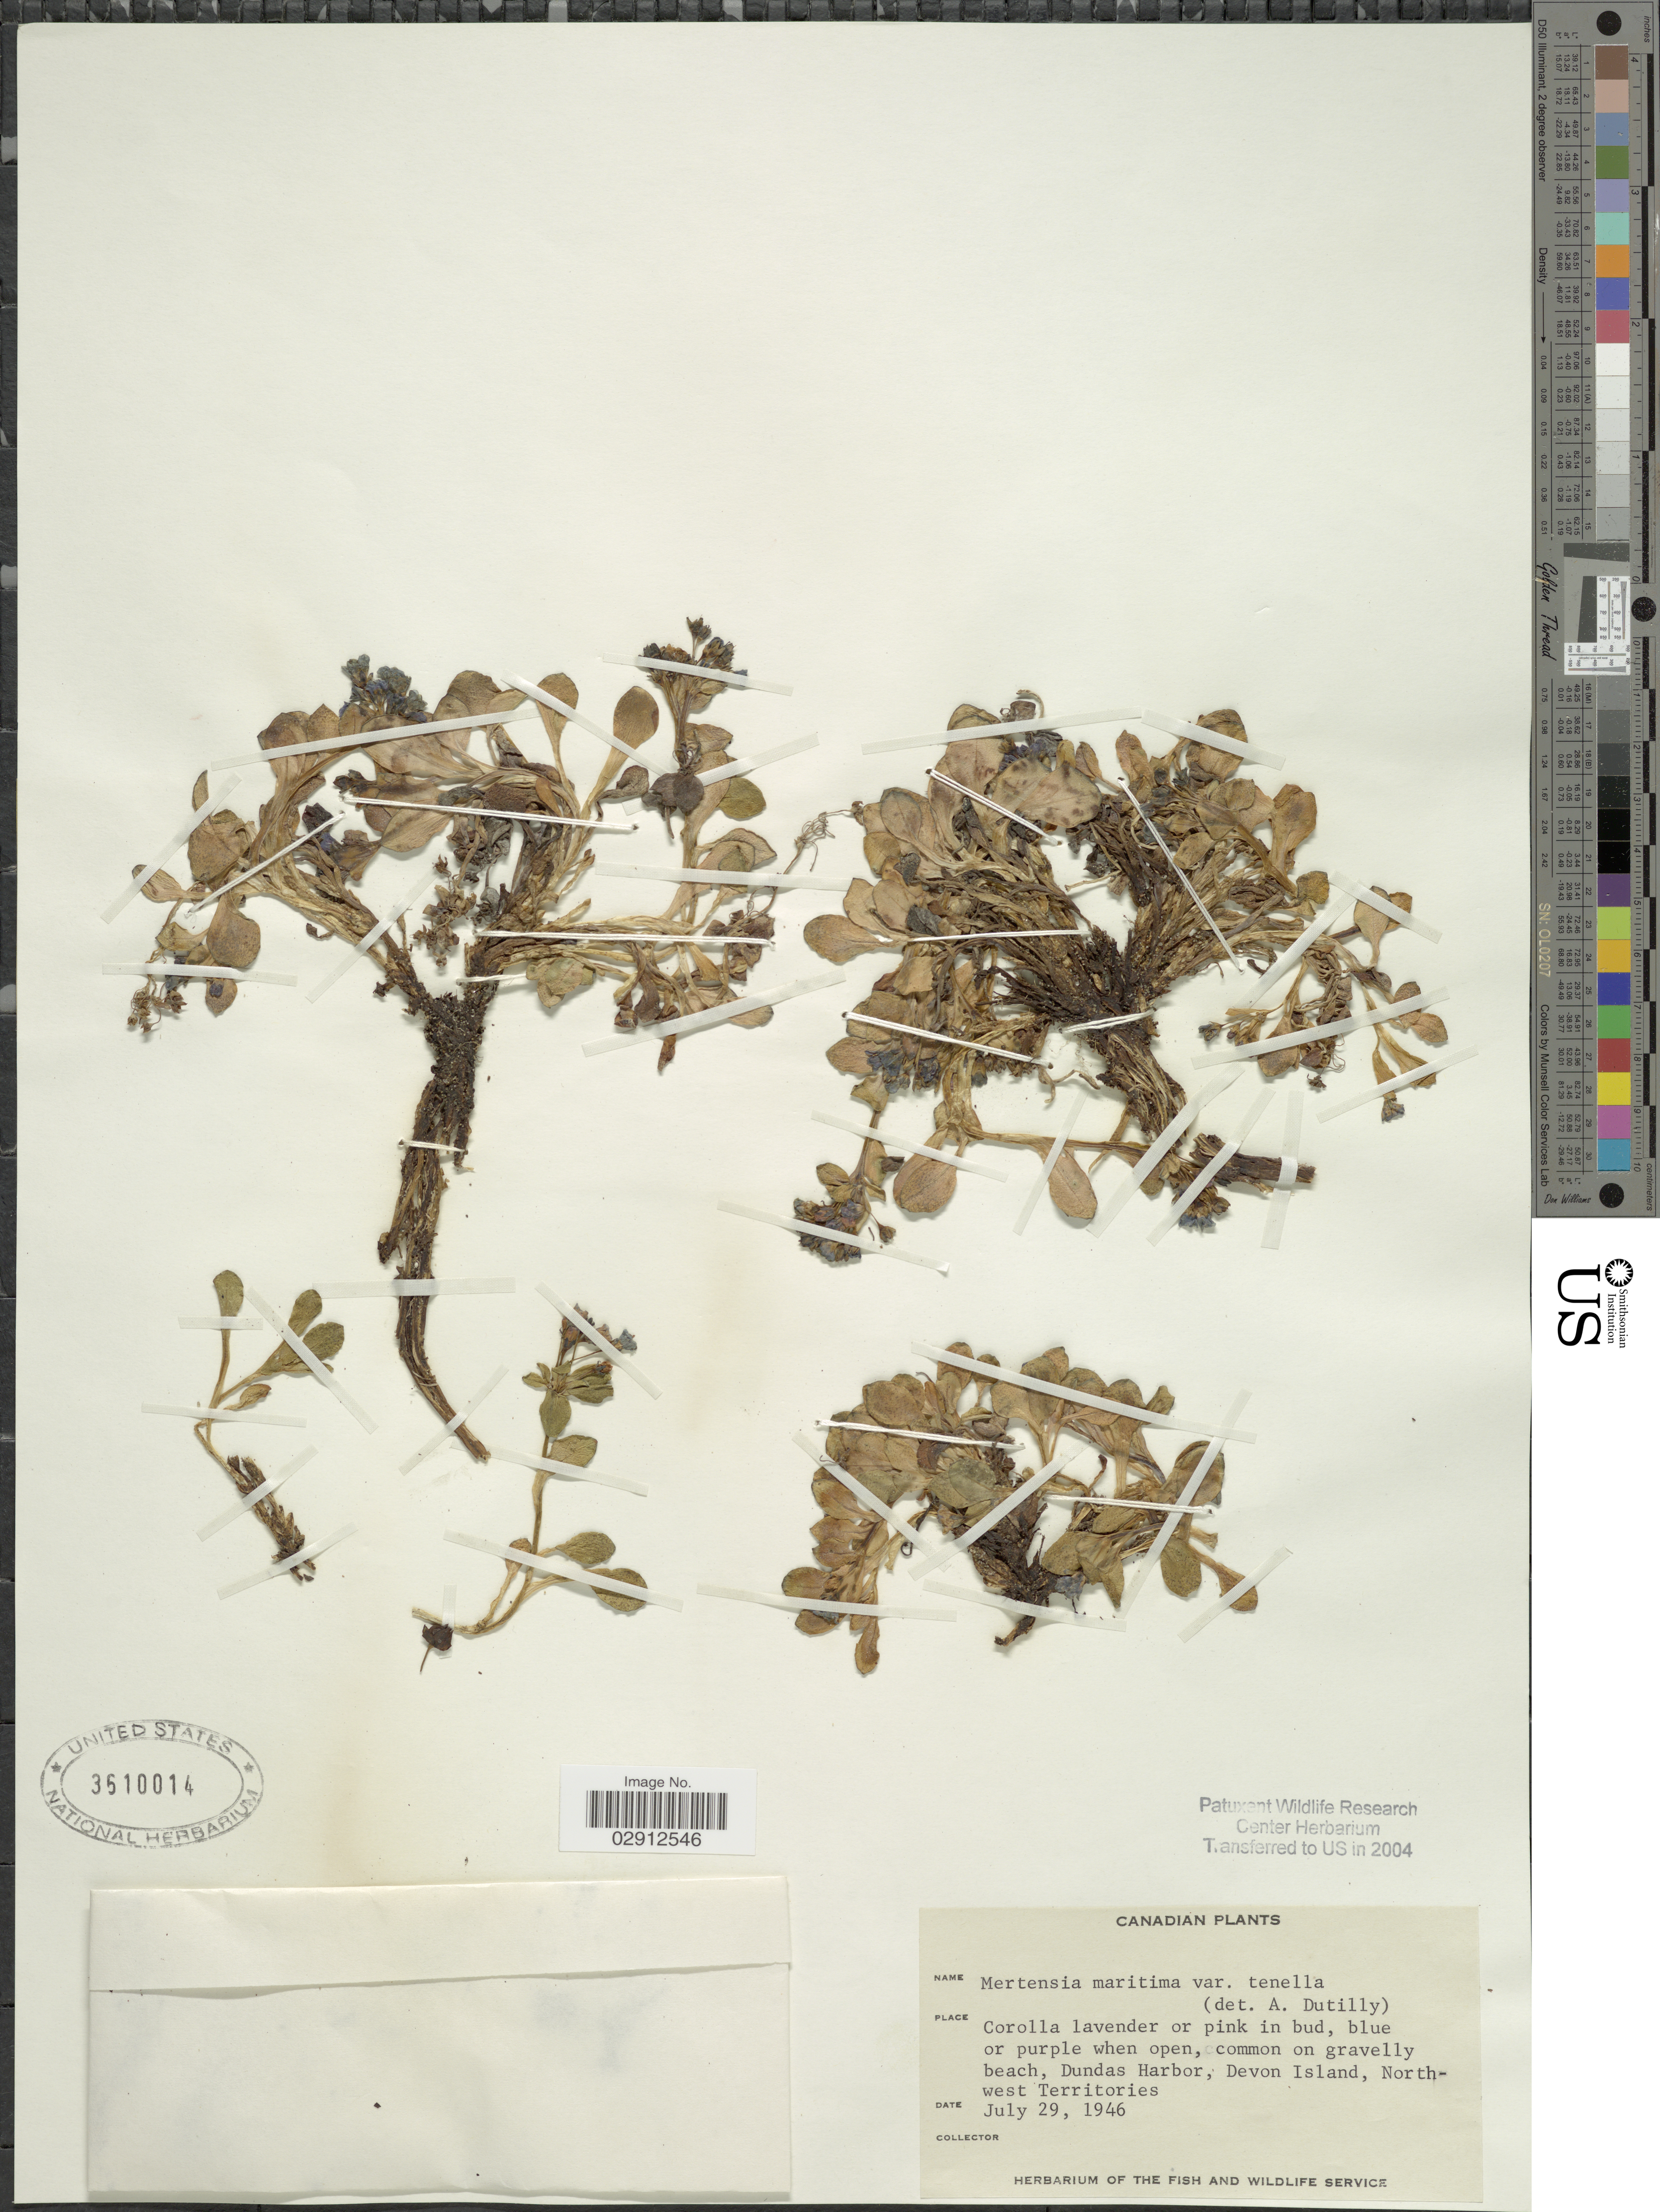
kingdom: Plantae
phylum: Tracheophyta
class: Magnoliopsida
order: Boraginales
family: Boraginaceae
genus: Mertensia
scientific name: Mertensia maritima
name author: (L.) S.F. Gray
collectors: Ex herb. Fish and Wildlife Service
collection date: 1946-07-29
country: Canada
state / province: Northwest Territories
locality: Dundas Harbor, Devon Island, Northwest Territories.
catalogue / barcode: US 3610014